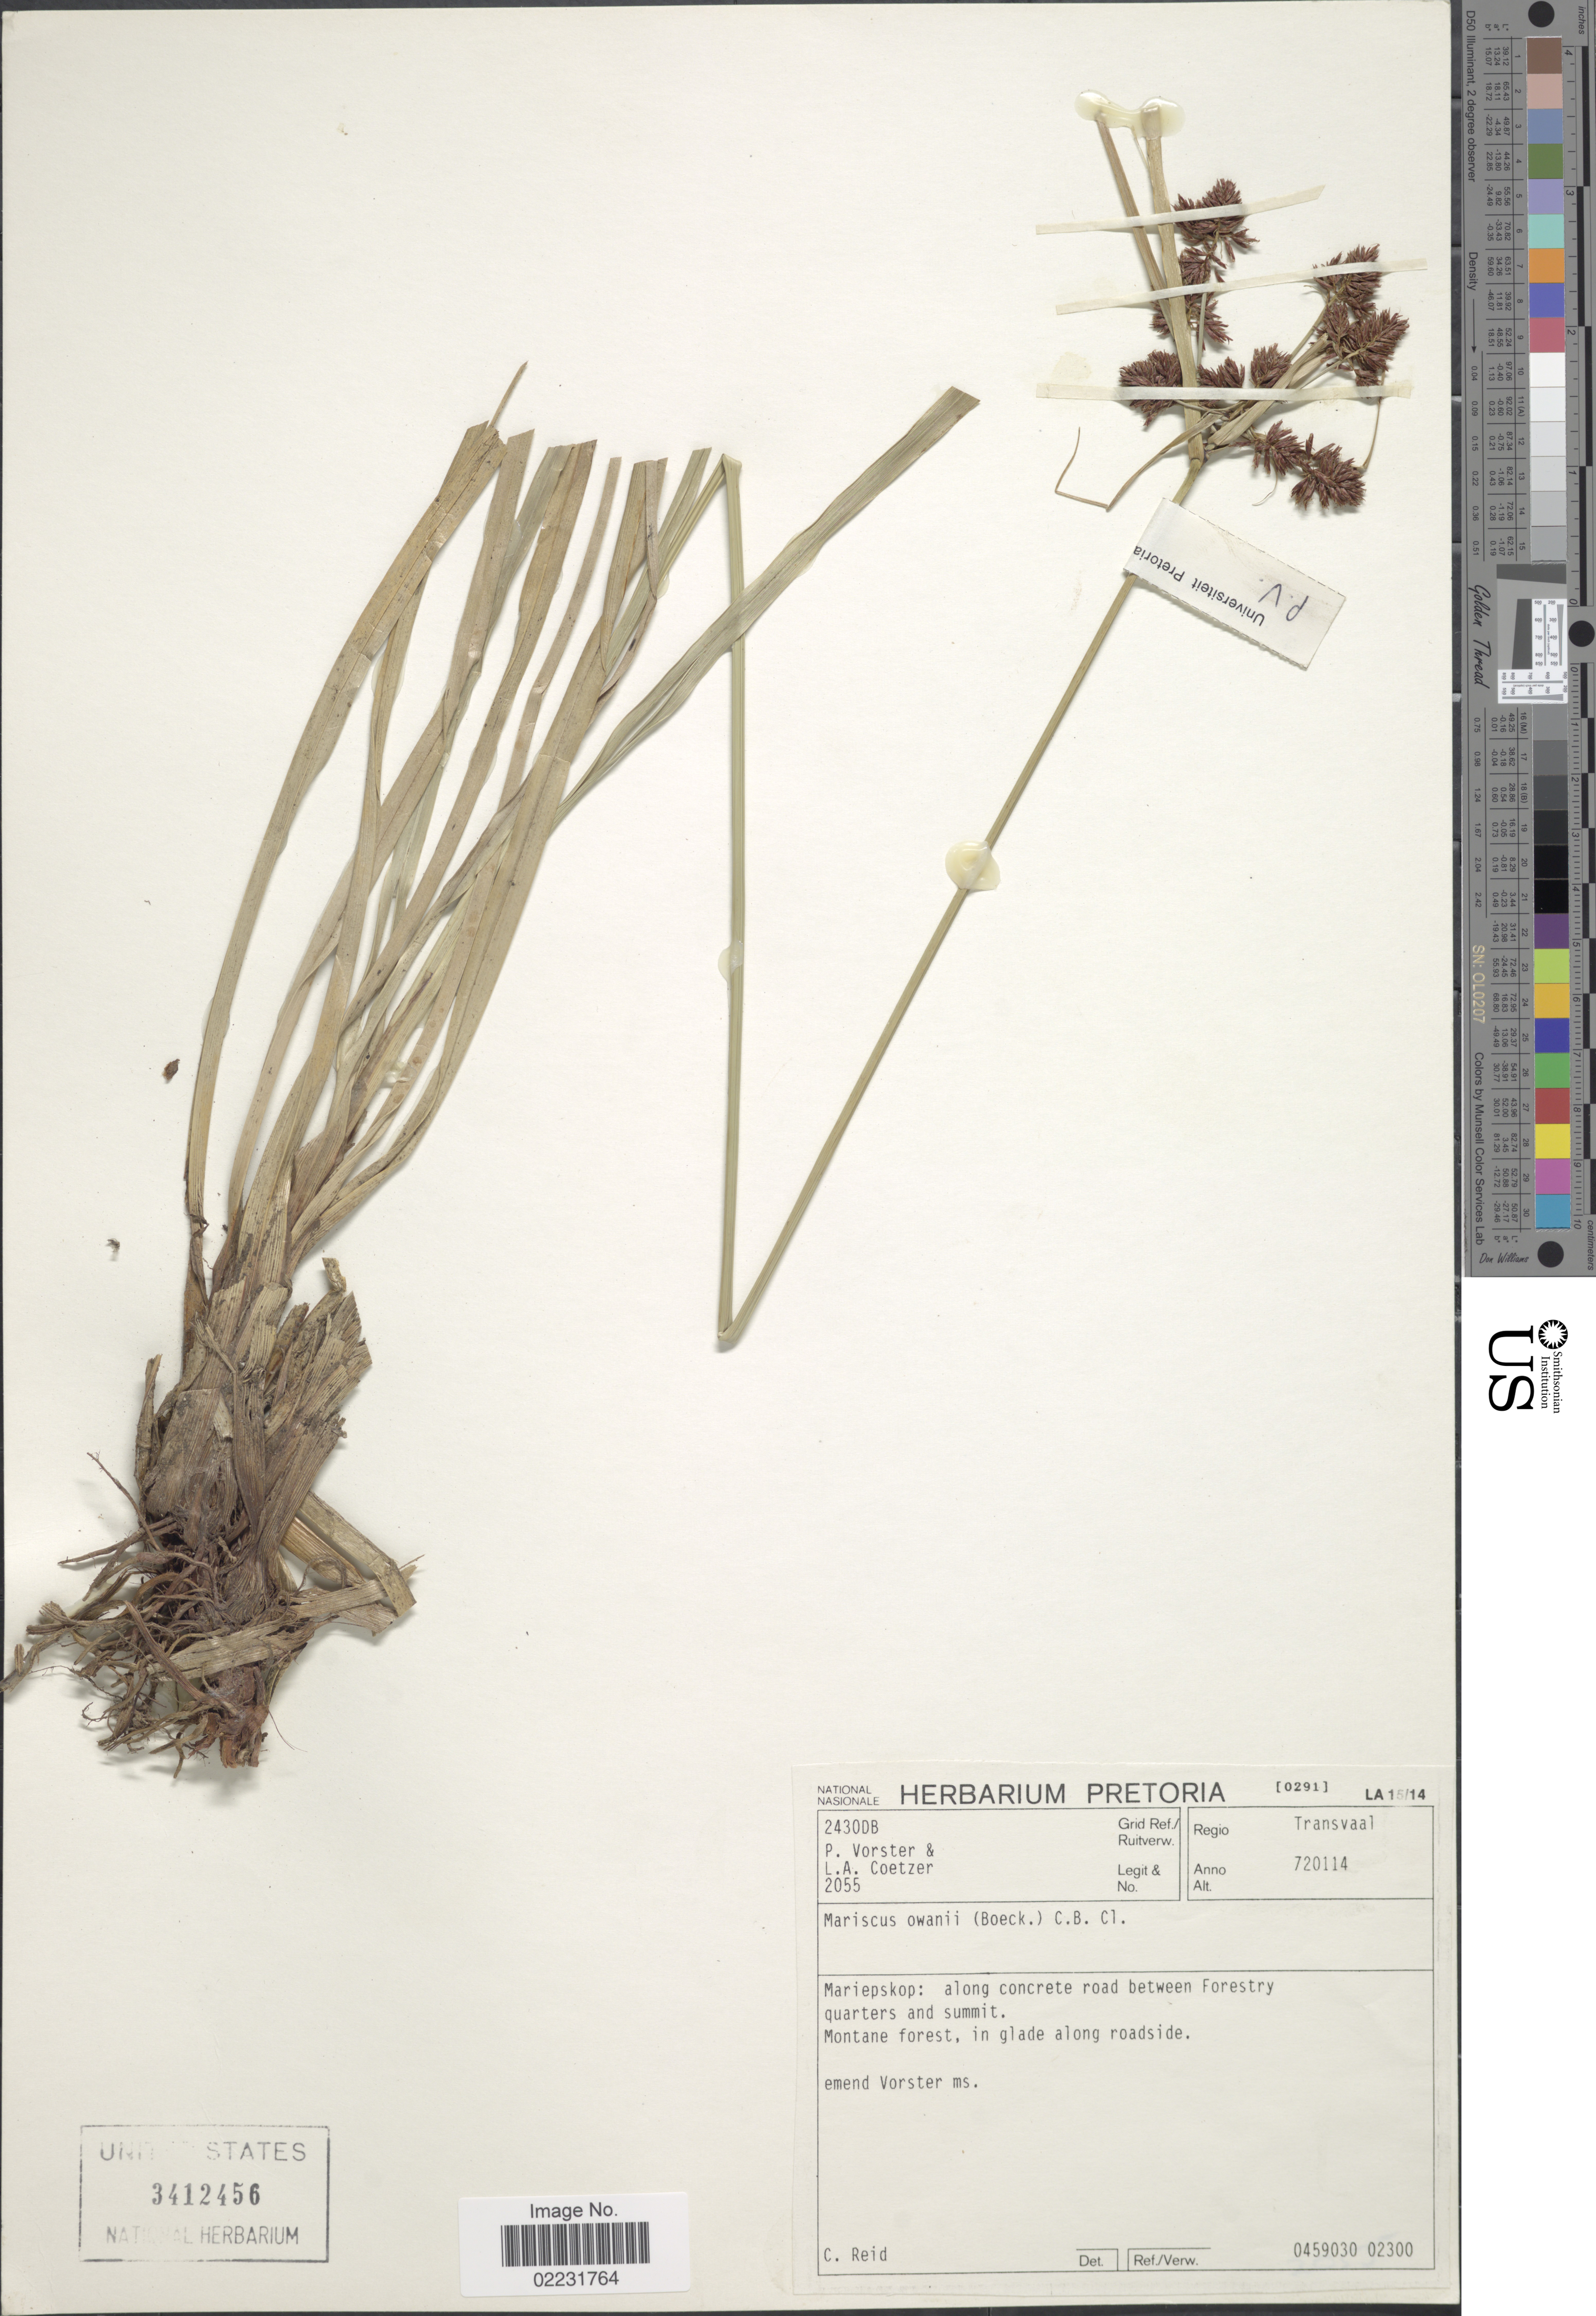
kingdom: Plantae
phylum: Tracheophyta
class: Liliopsida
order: Poales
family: Cyperaceae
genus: Cyperus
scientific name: Cyperus owanii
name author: Boeckeler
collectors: P. Vorster & L. Coetzer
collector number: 2055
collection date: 1972-01-14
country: South Africa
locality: Regio: Transvaal, Mariepskop: along concrete road between Forestry quarters and summit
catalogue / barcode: US 3412456